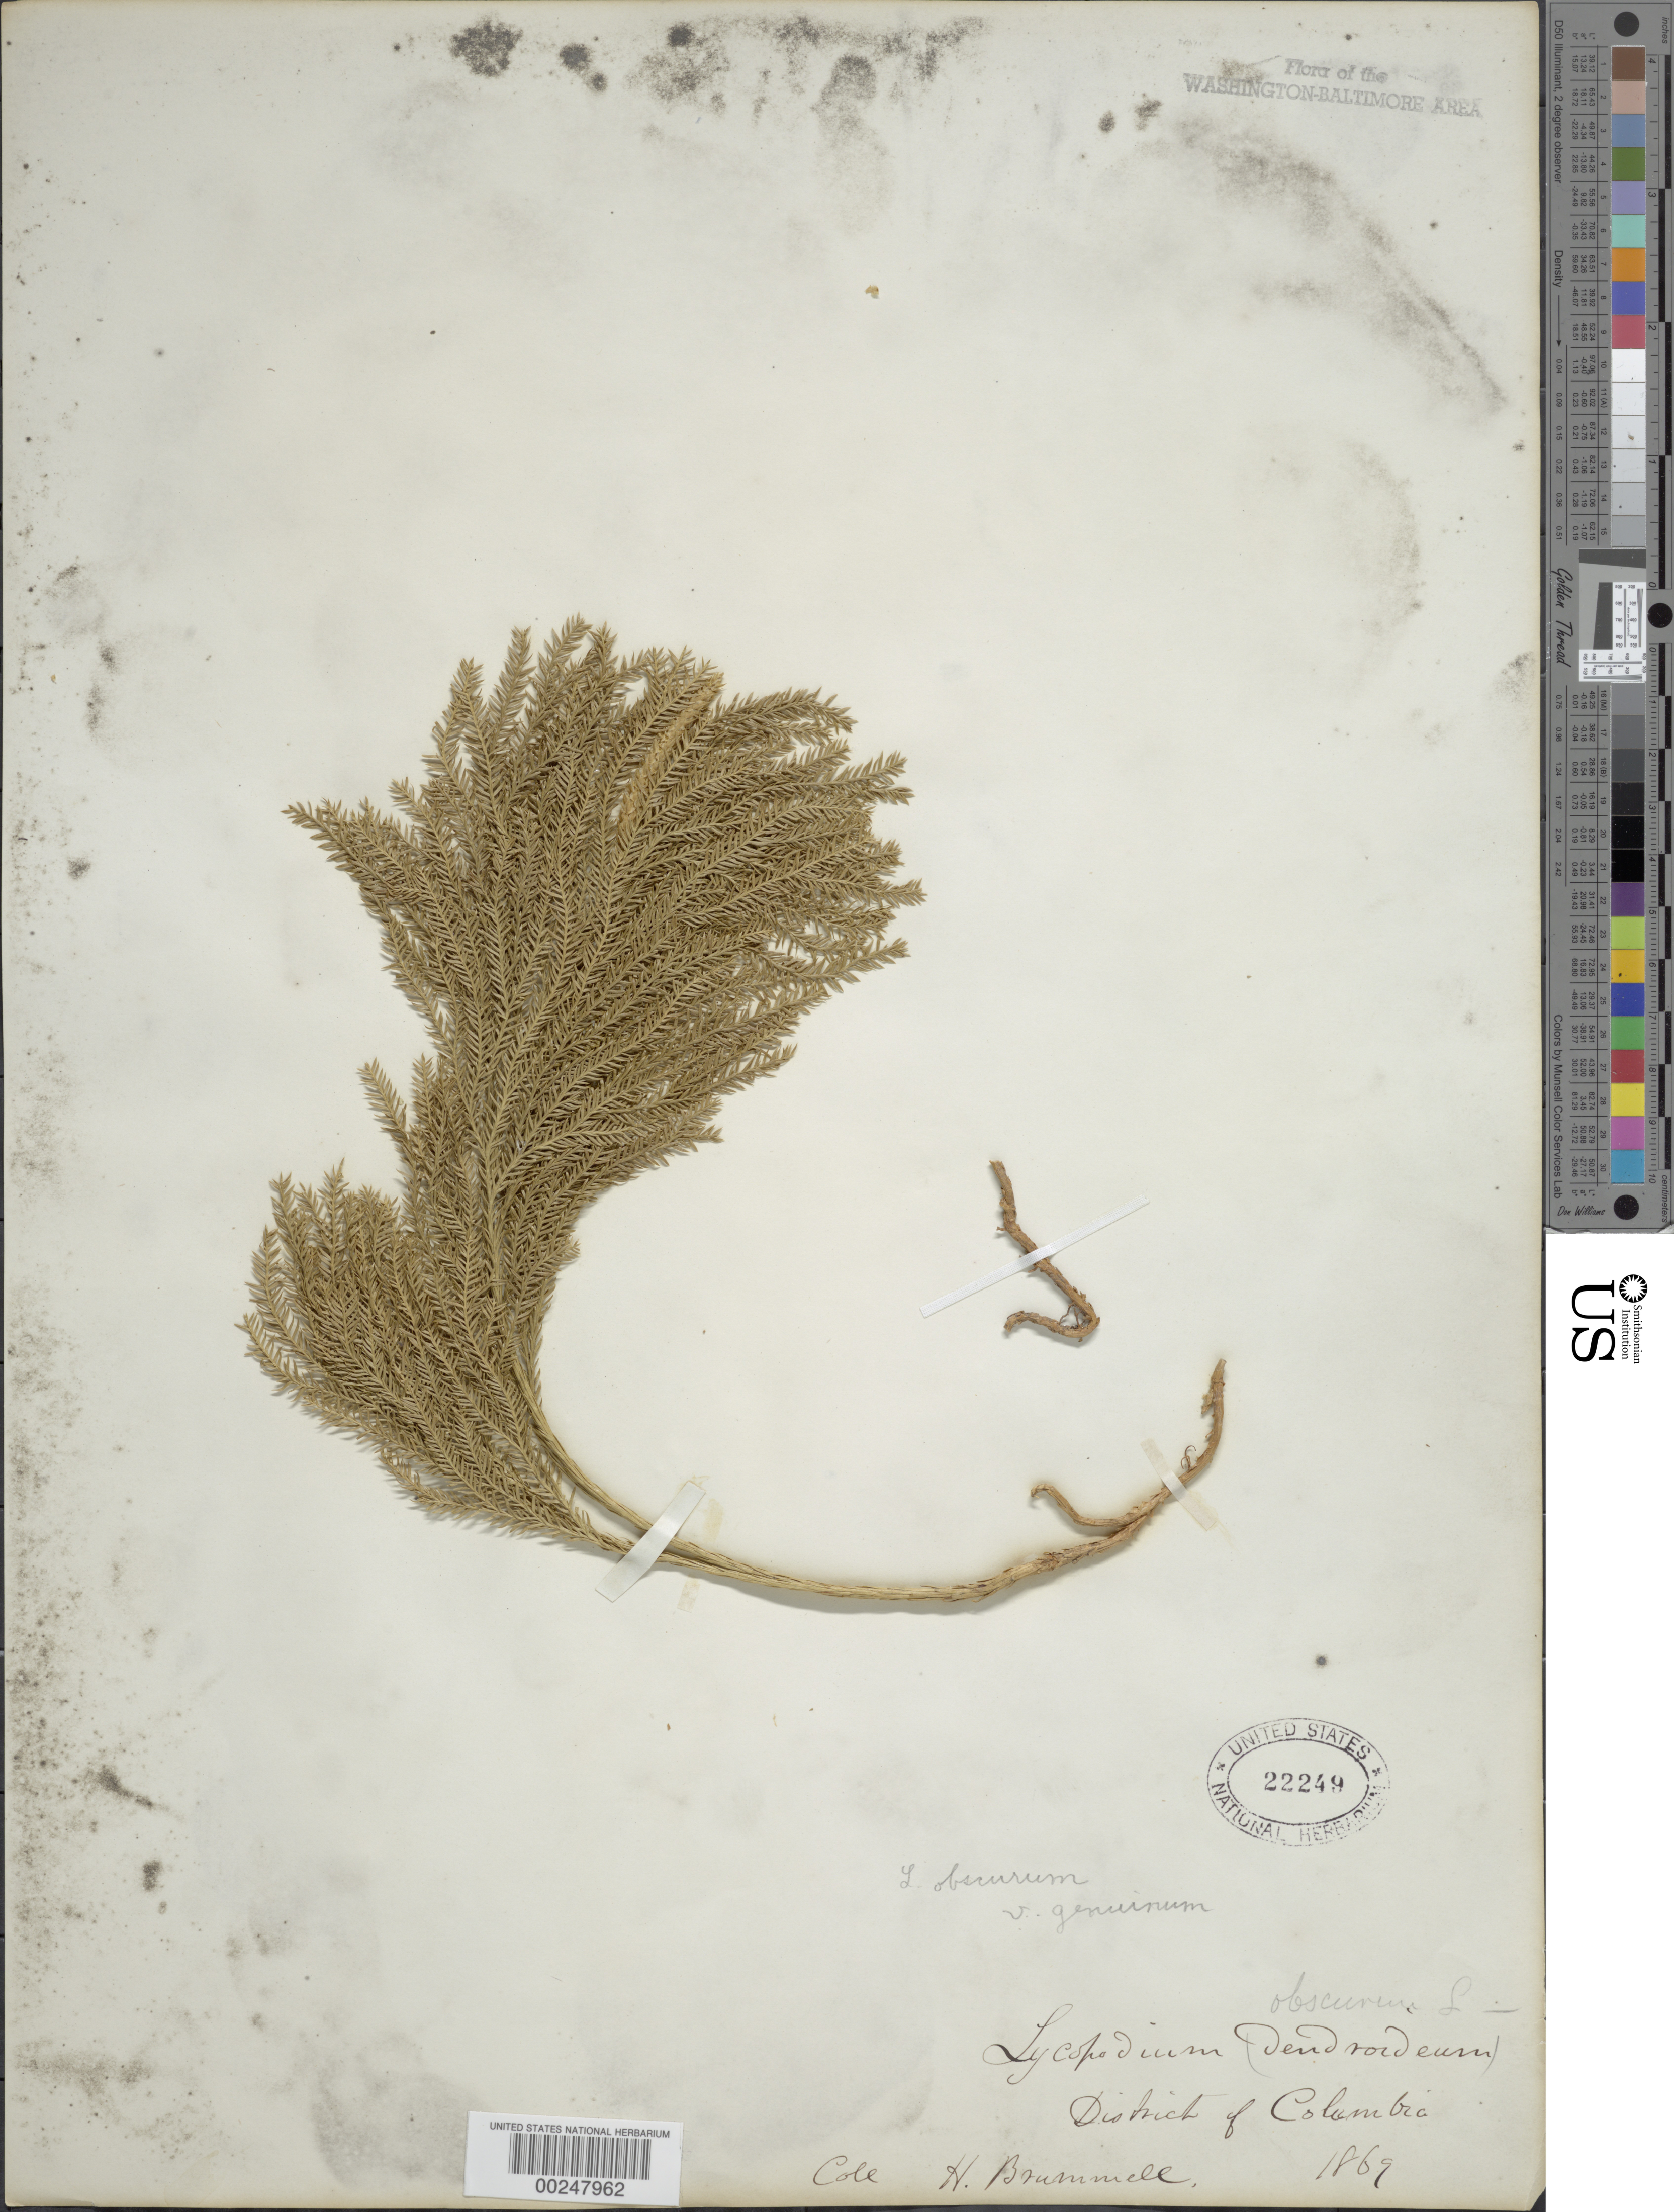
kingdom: Plantae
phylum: Tracheophyta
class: Lycopodiopsida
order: Lycopodiales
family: Lycopodiaceae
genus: Dendrolycopodium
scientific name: Dendrolycopodium obscurum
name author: (L.) A. Haines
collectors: H. Brunnel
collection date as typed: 1869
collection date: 1869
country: United States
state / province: District of Columbia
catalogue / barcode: US 22249